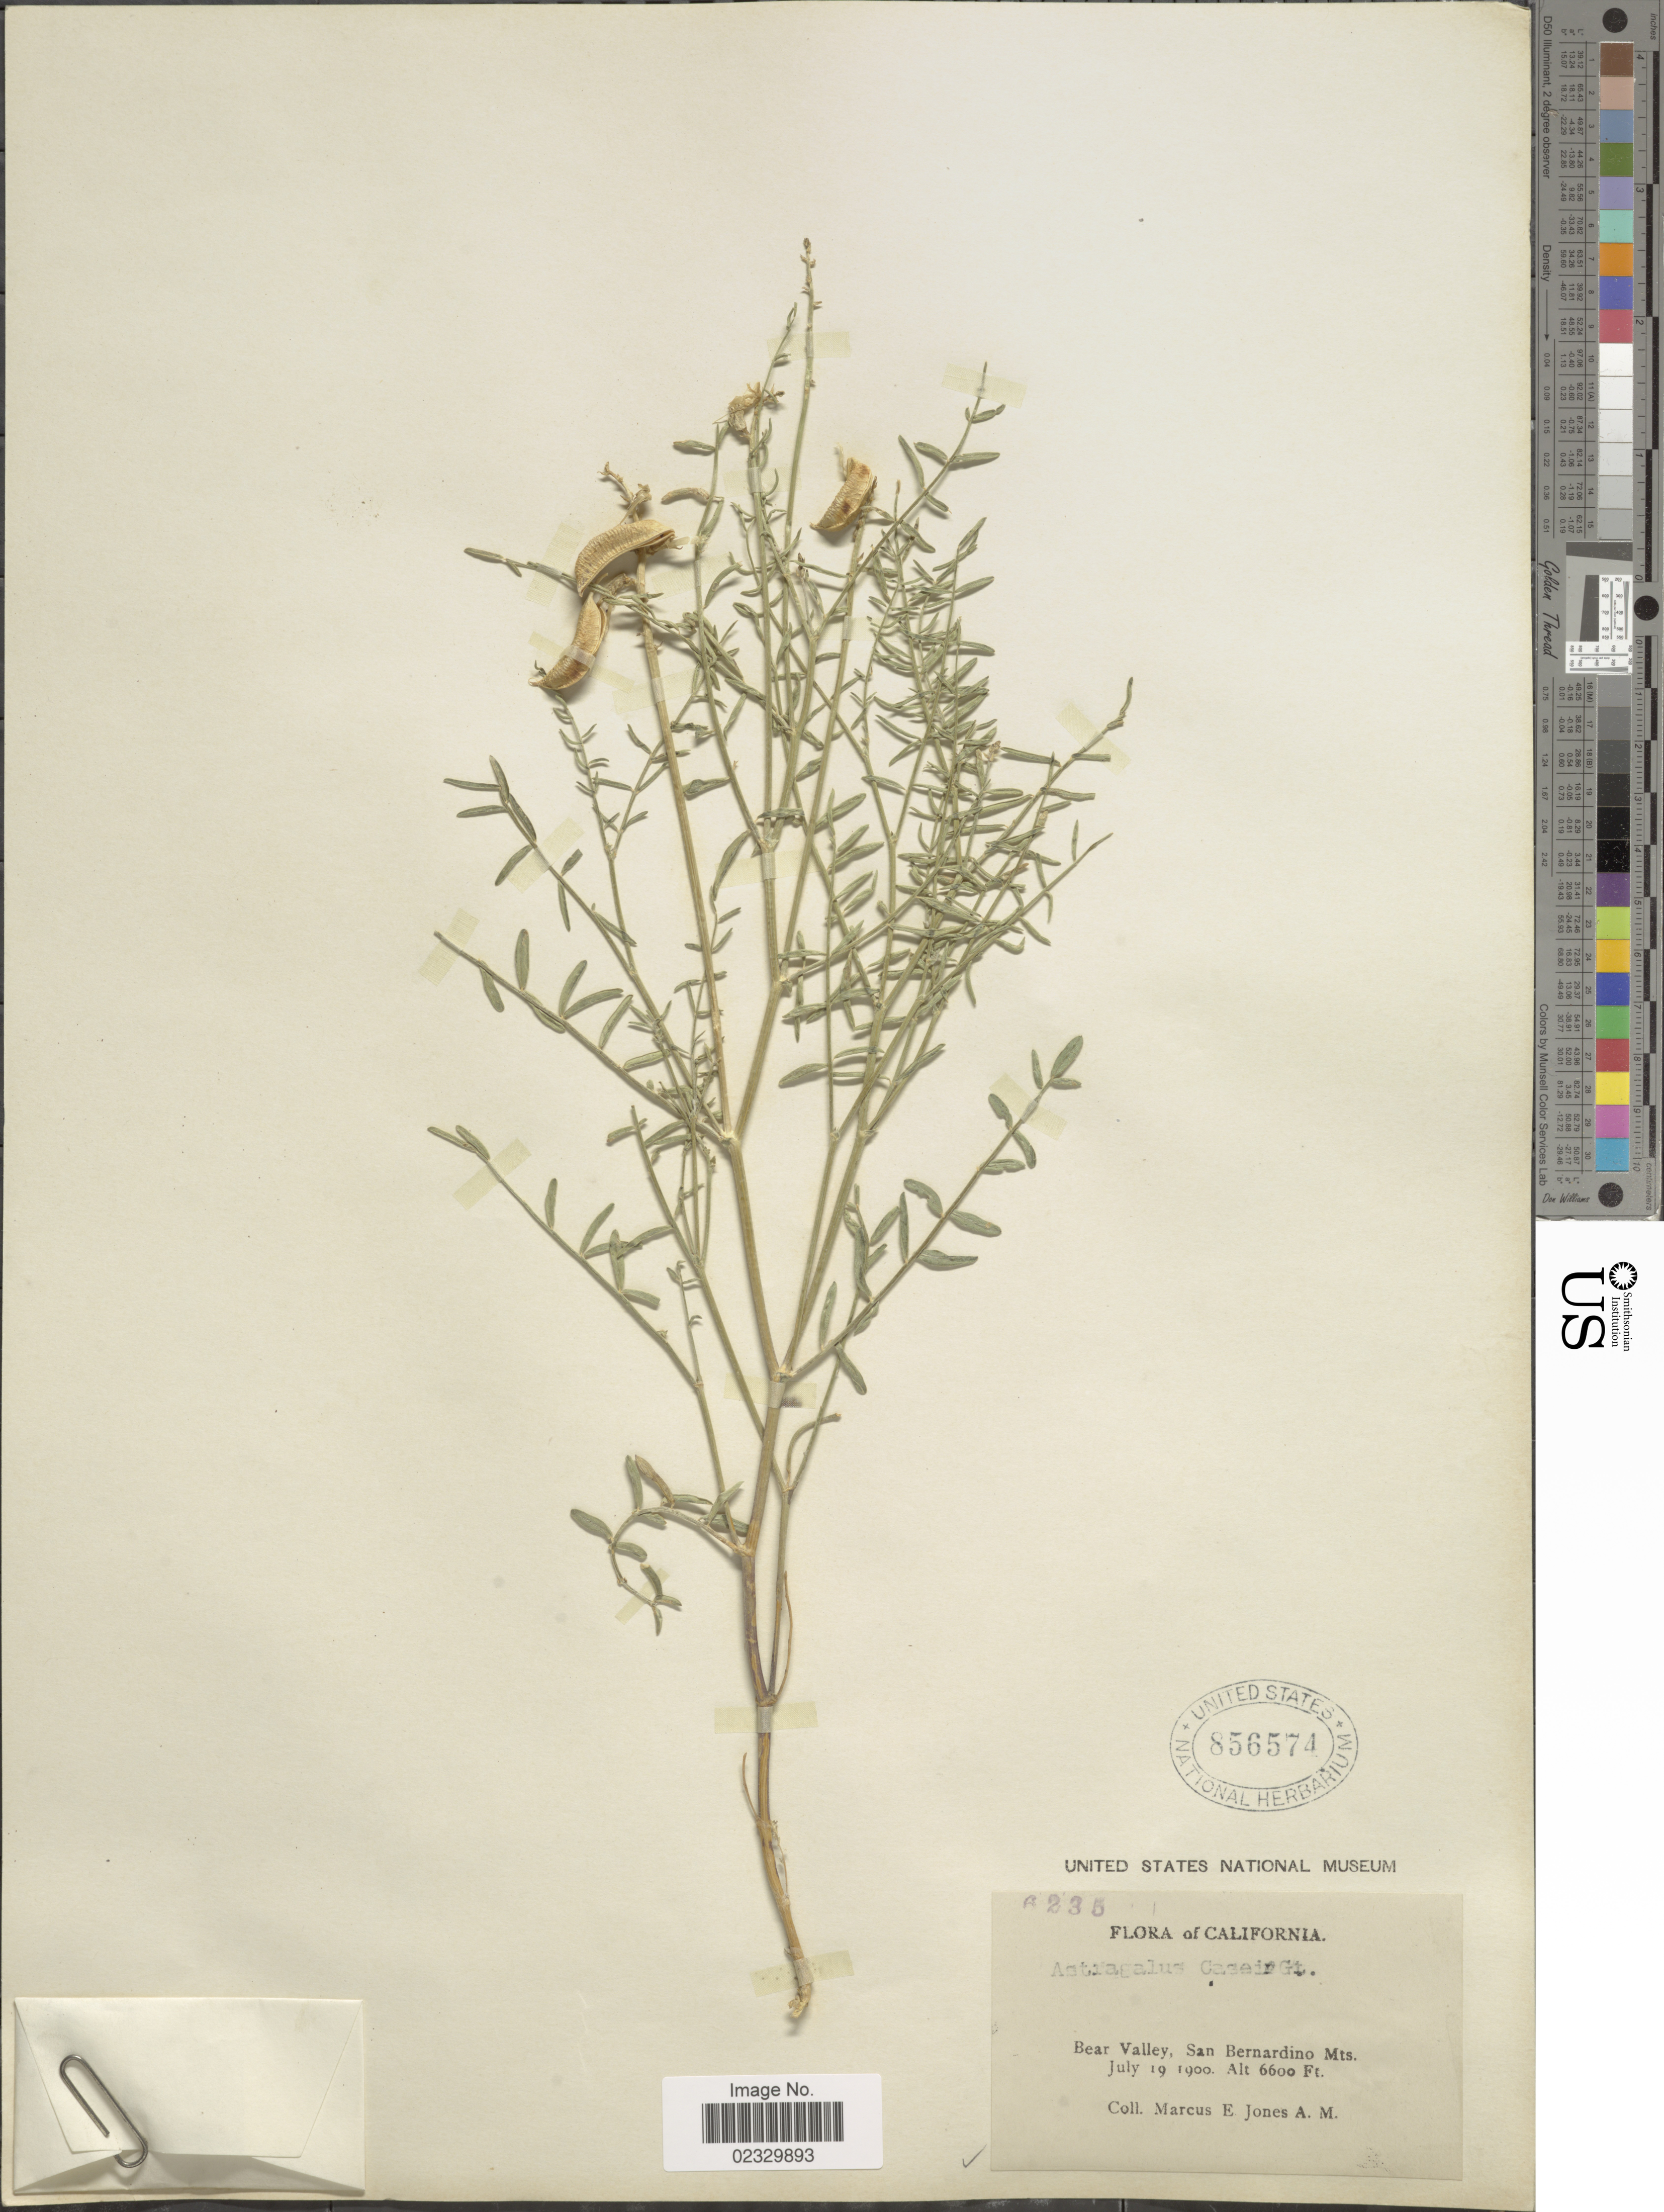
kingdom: Plantae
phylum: Tracheophyta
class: Magnoliopsida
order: Fabales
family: Fabaceae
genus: Astragalus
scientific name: Astragalus casei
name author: A. Gray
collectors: M. E. Jones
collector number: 6235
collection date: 1900-07-19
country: United States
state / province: California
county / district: San Bernardino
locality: Bear Valley, San Bernardino Mts.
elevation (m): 2012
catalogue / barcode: US 856574